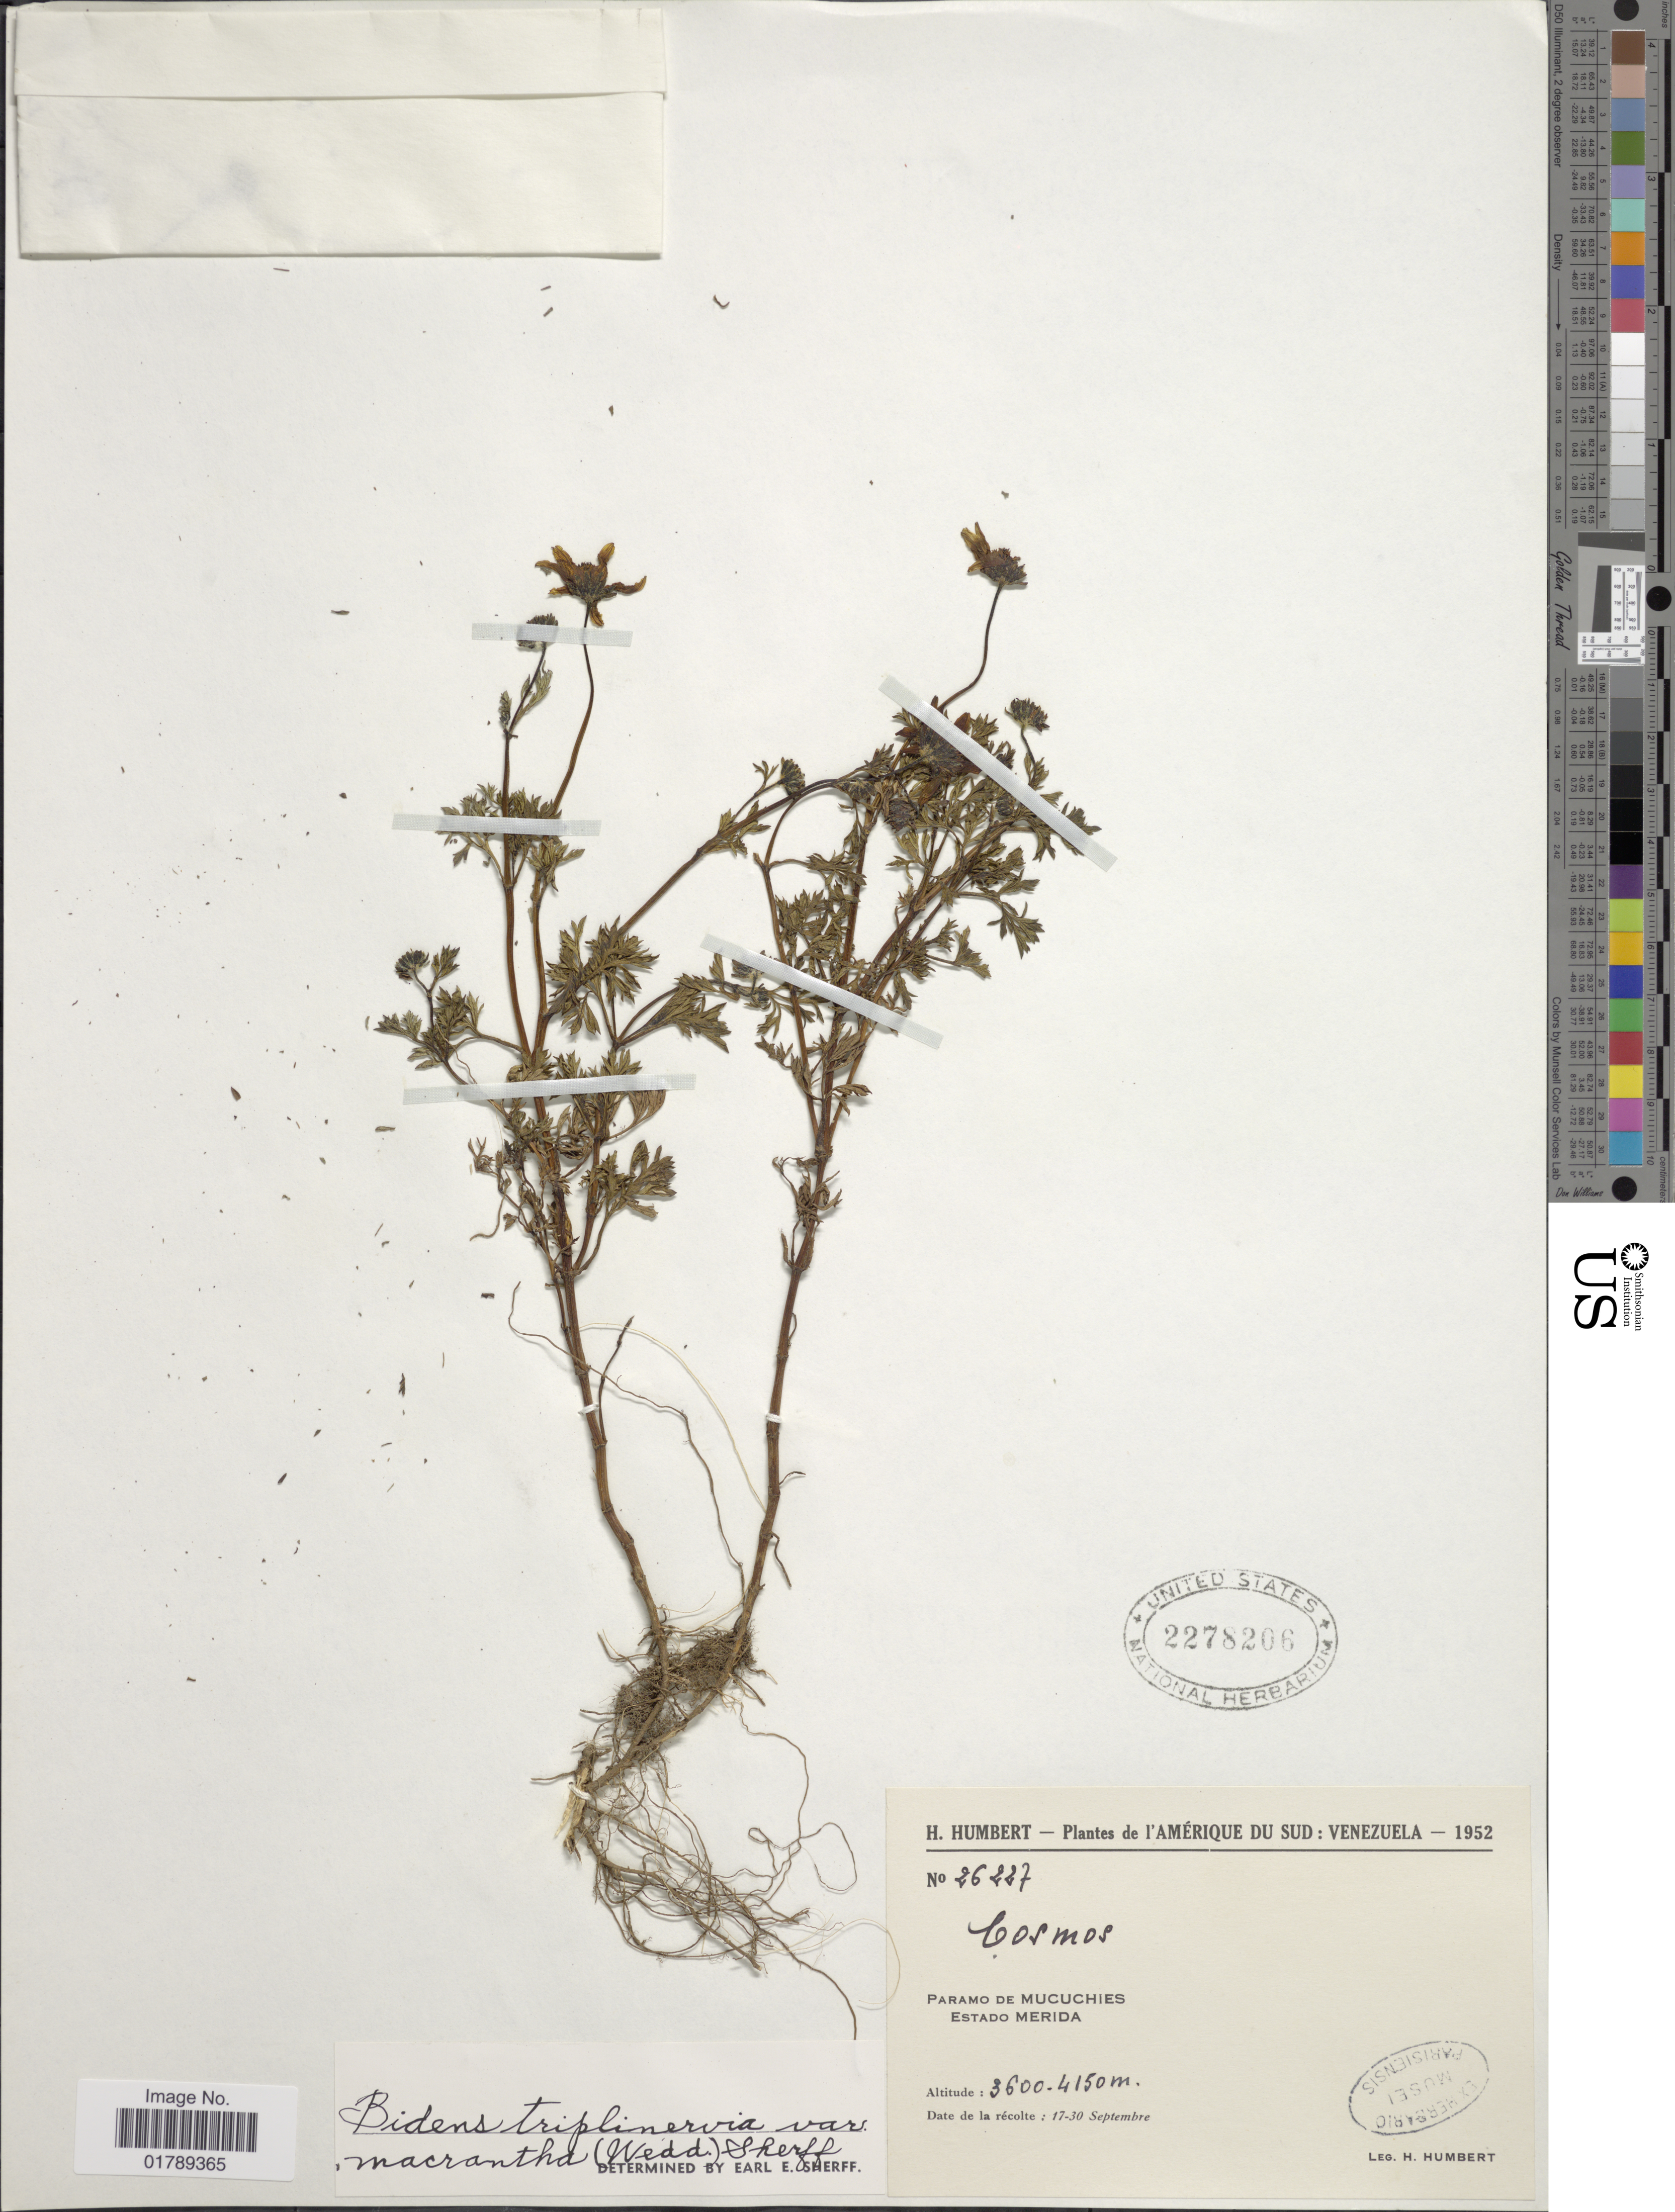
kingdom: Plantae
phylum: Tracheophyta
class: Magnoliopsida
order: Asterales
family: Asteraceae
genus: Bidens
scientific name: Bidens triplinervia var. macrantha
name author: (Wedd.) Sherff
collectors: H. Humbert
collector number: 26227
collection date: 1952-09-17/1952-09-30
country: Venezuela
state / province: Mérida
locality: Paramo de Mucuchies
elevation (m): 3600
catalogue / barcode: US 2278206